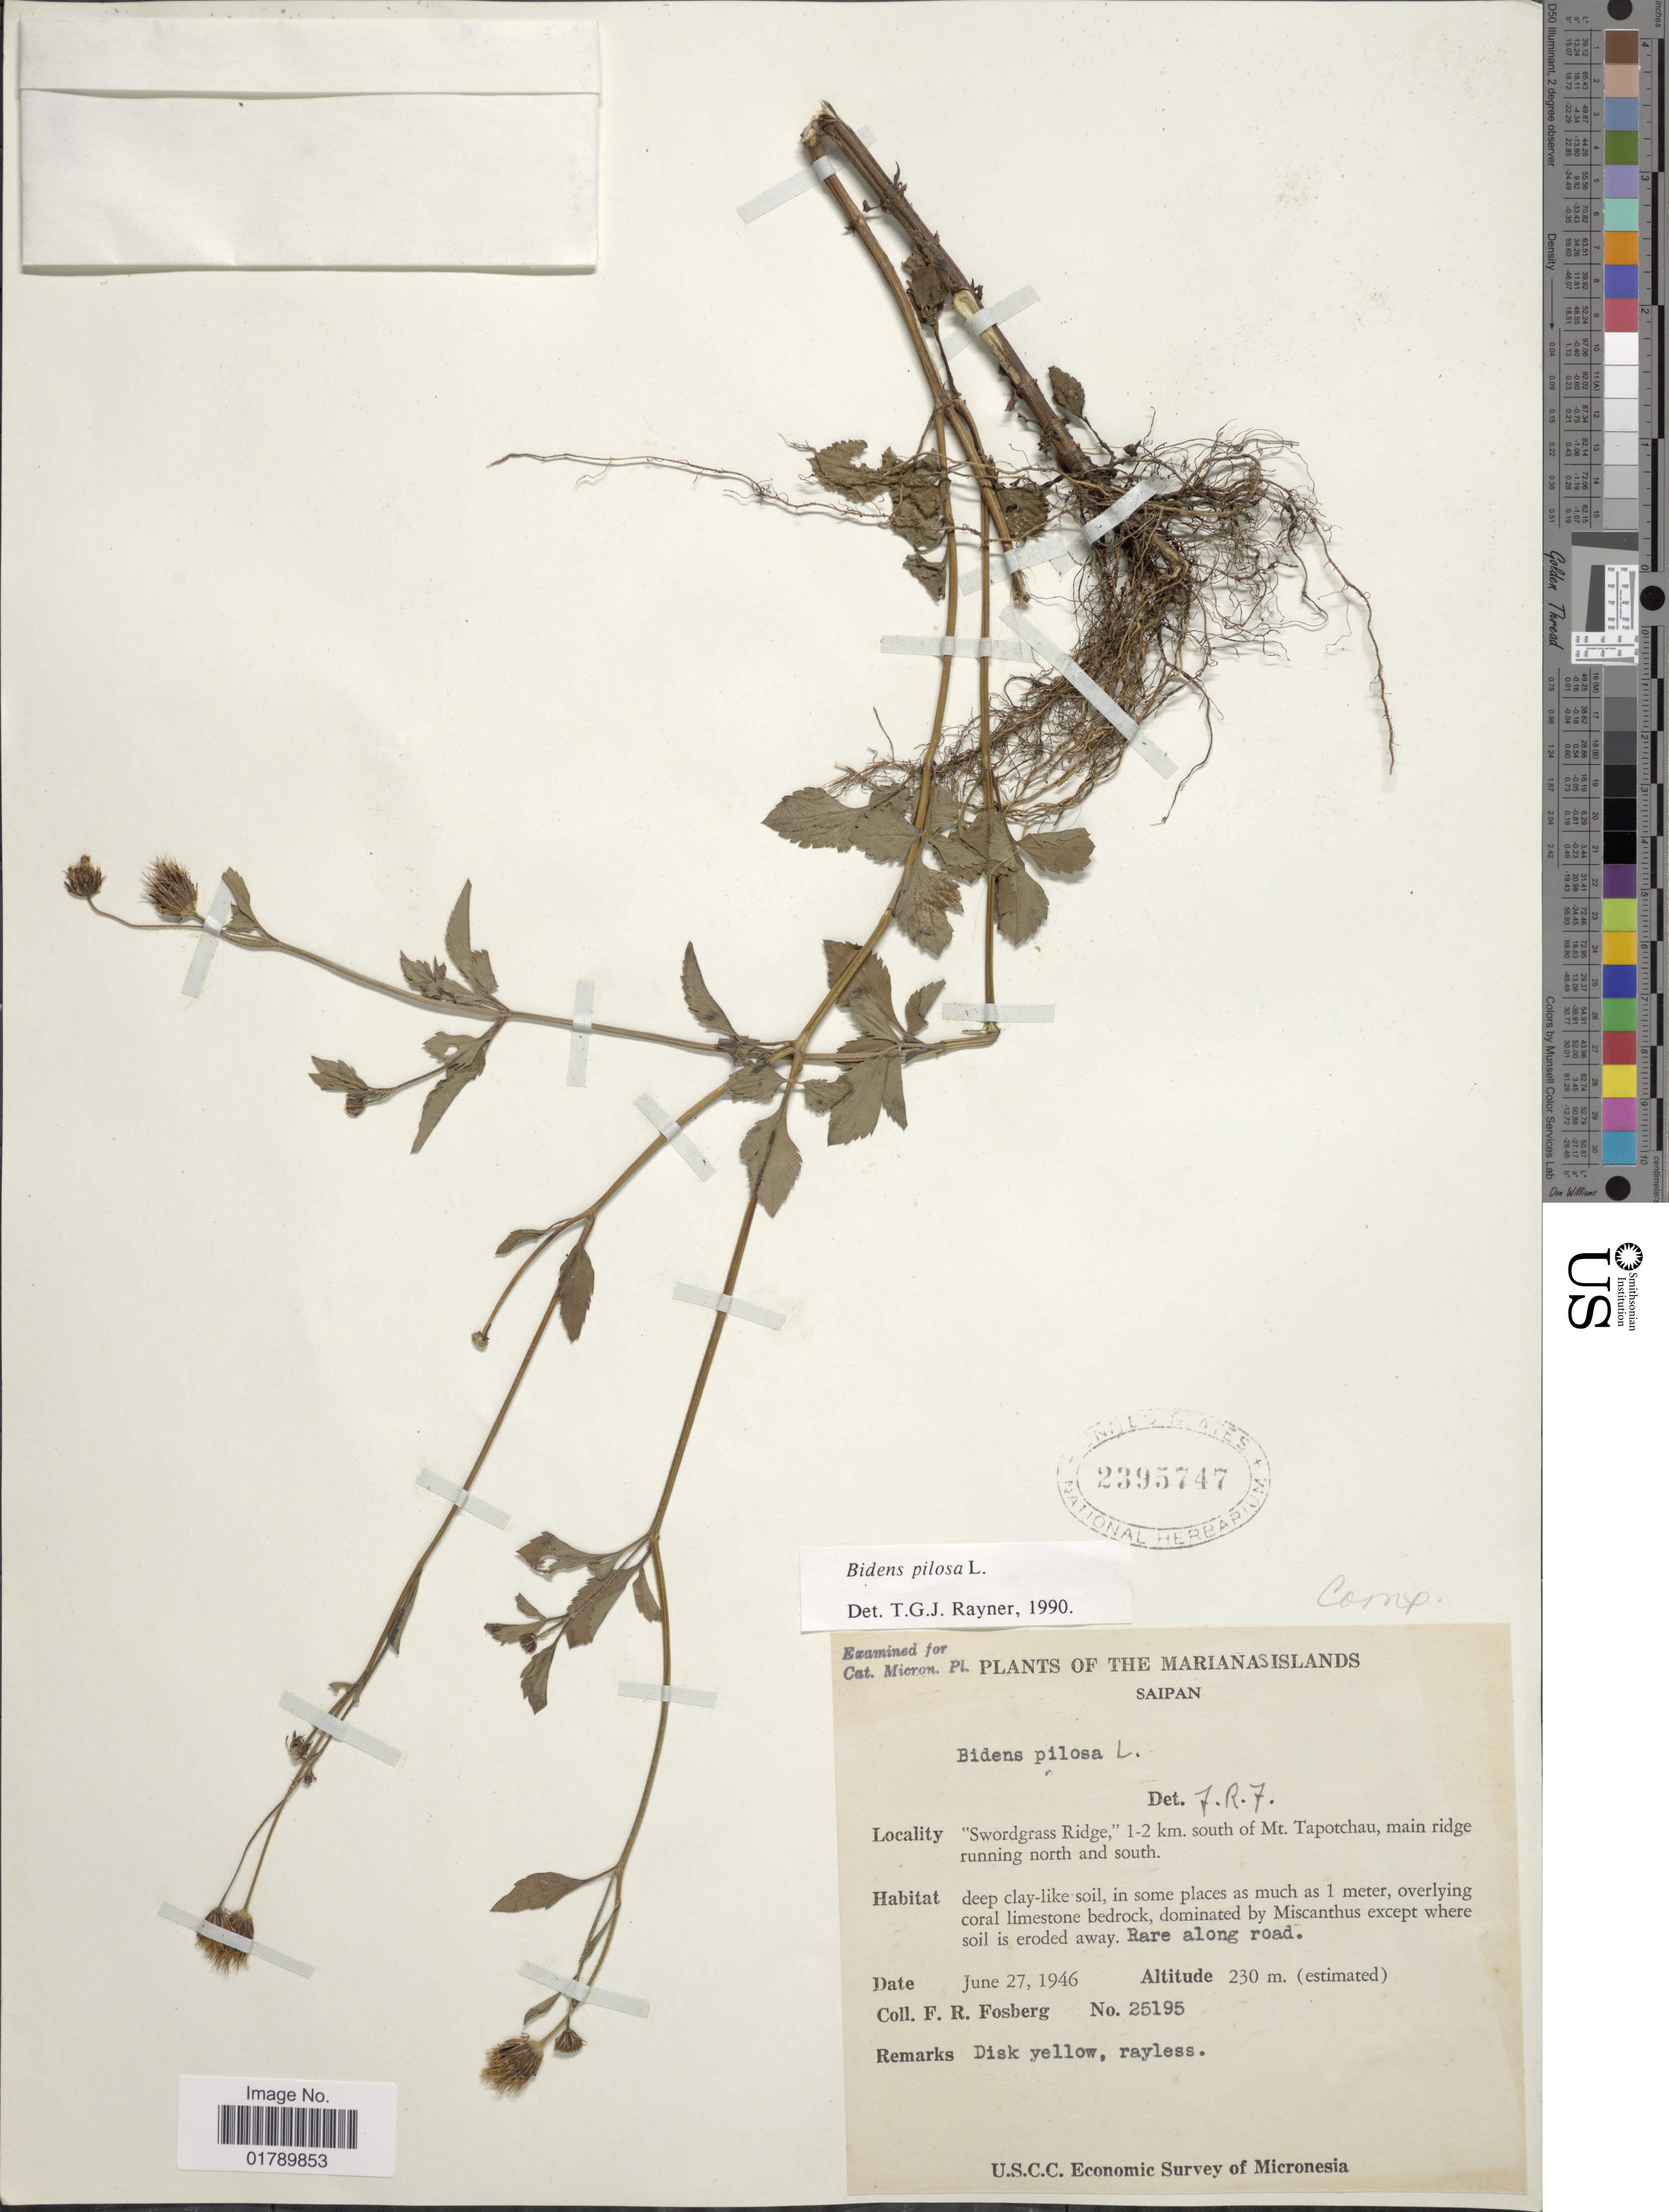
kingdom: Plantae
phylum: Tracheophyta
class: Magnoliopsida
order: Asterales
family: Asteraceae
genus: Bidens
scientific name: Bidens pilosa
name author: L.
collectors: F. R. Fosberg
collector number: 25195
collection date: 1946-06-27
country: Northern Mariana Islands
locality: Saipan. "Swordgrass Rdige", 1-2 km. south of Mt. Tapotchau, main ridge running north and south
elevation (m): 230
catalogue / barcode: US 2395747